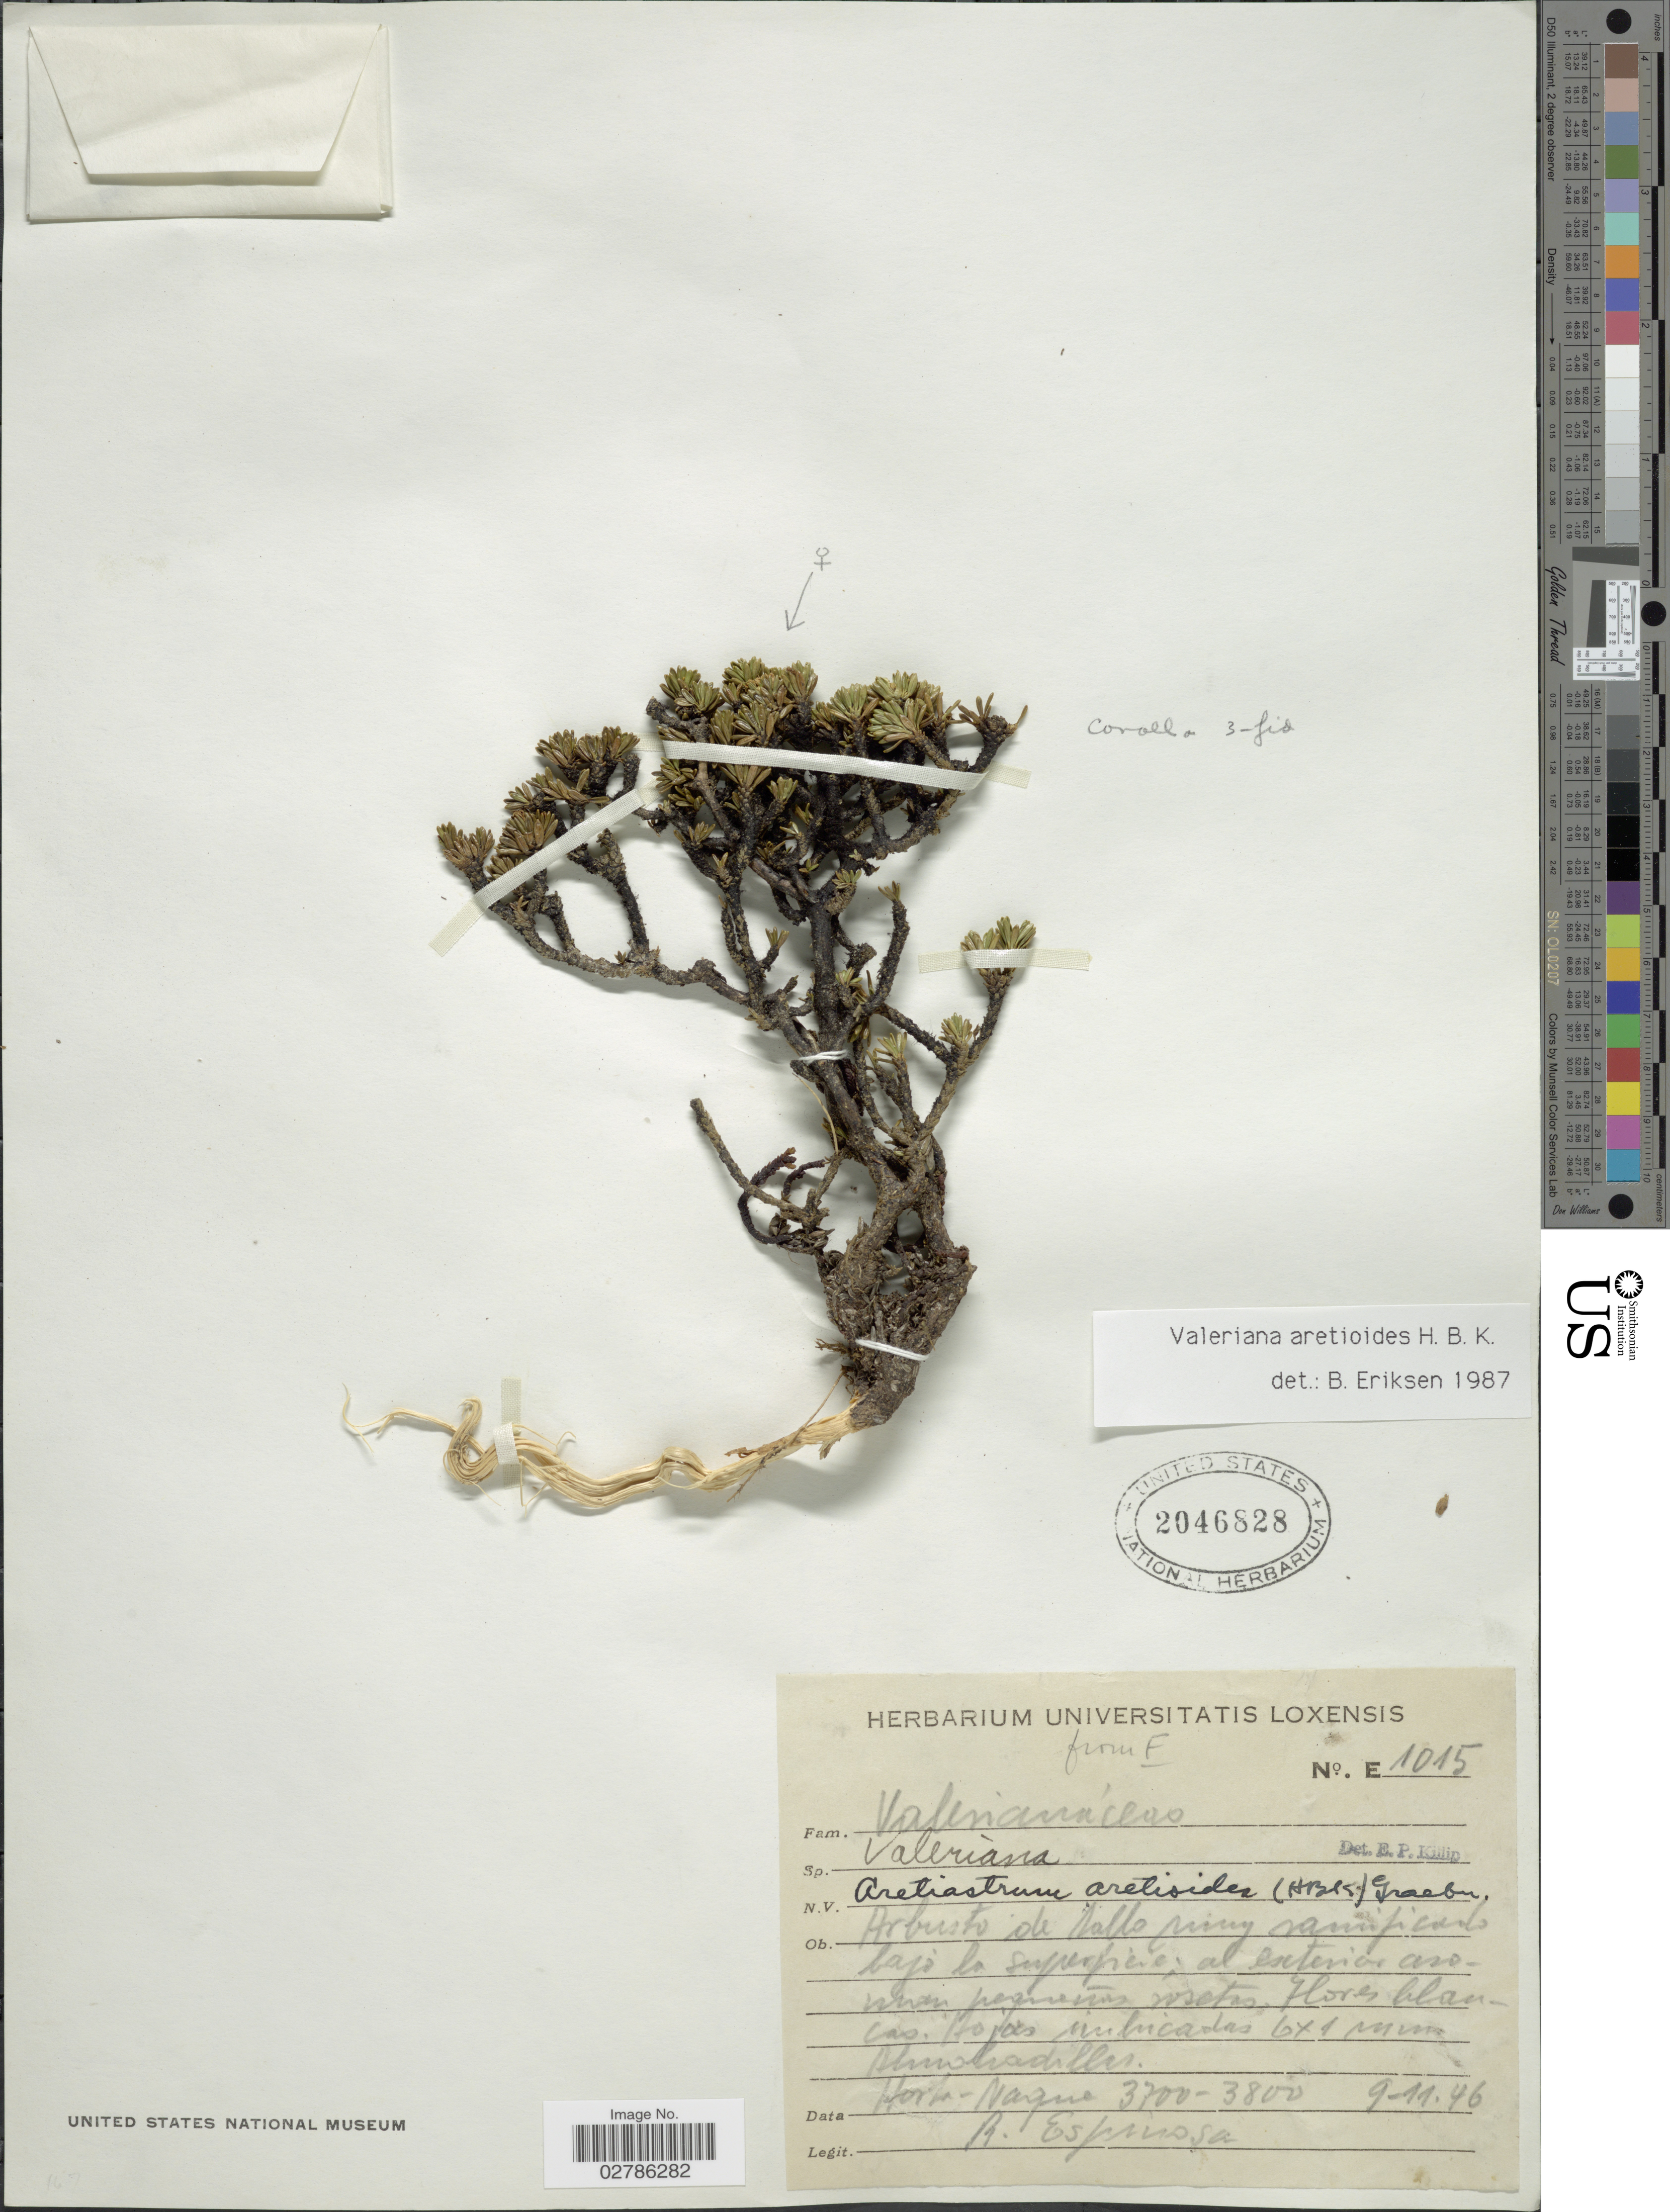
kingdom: Plantae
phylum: Tracheophyta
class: Magnoliopsida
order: Dipsacales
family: Caprifoliaceae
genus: Aretiastrum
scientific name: Aretiastrum aretioides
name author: (Kunth) Graebn.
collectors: R. Espinosa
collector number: E1015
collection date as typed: Transcribed d/m/y: 9/11/46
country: Ecuador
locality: Horta-Naque.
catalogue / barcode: US 2046828